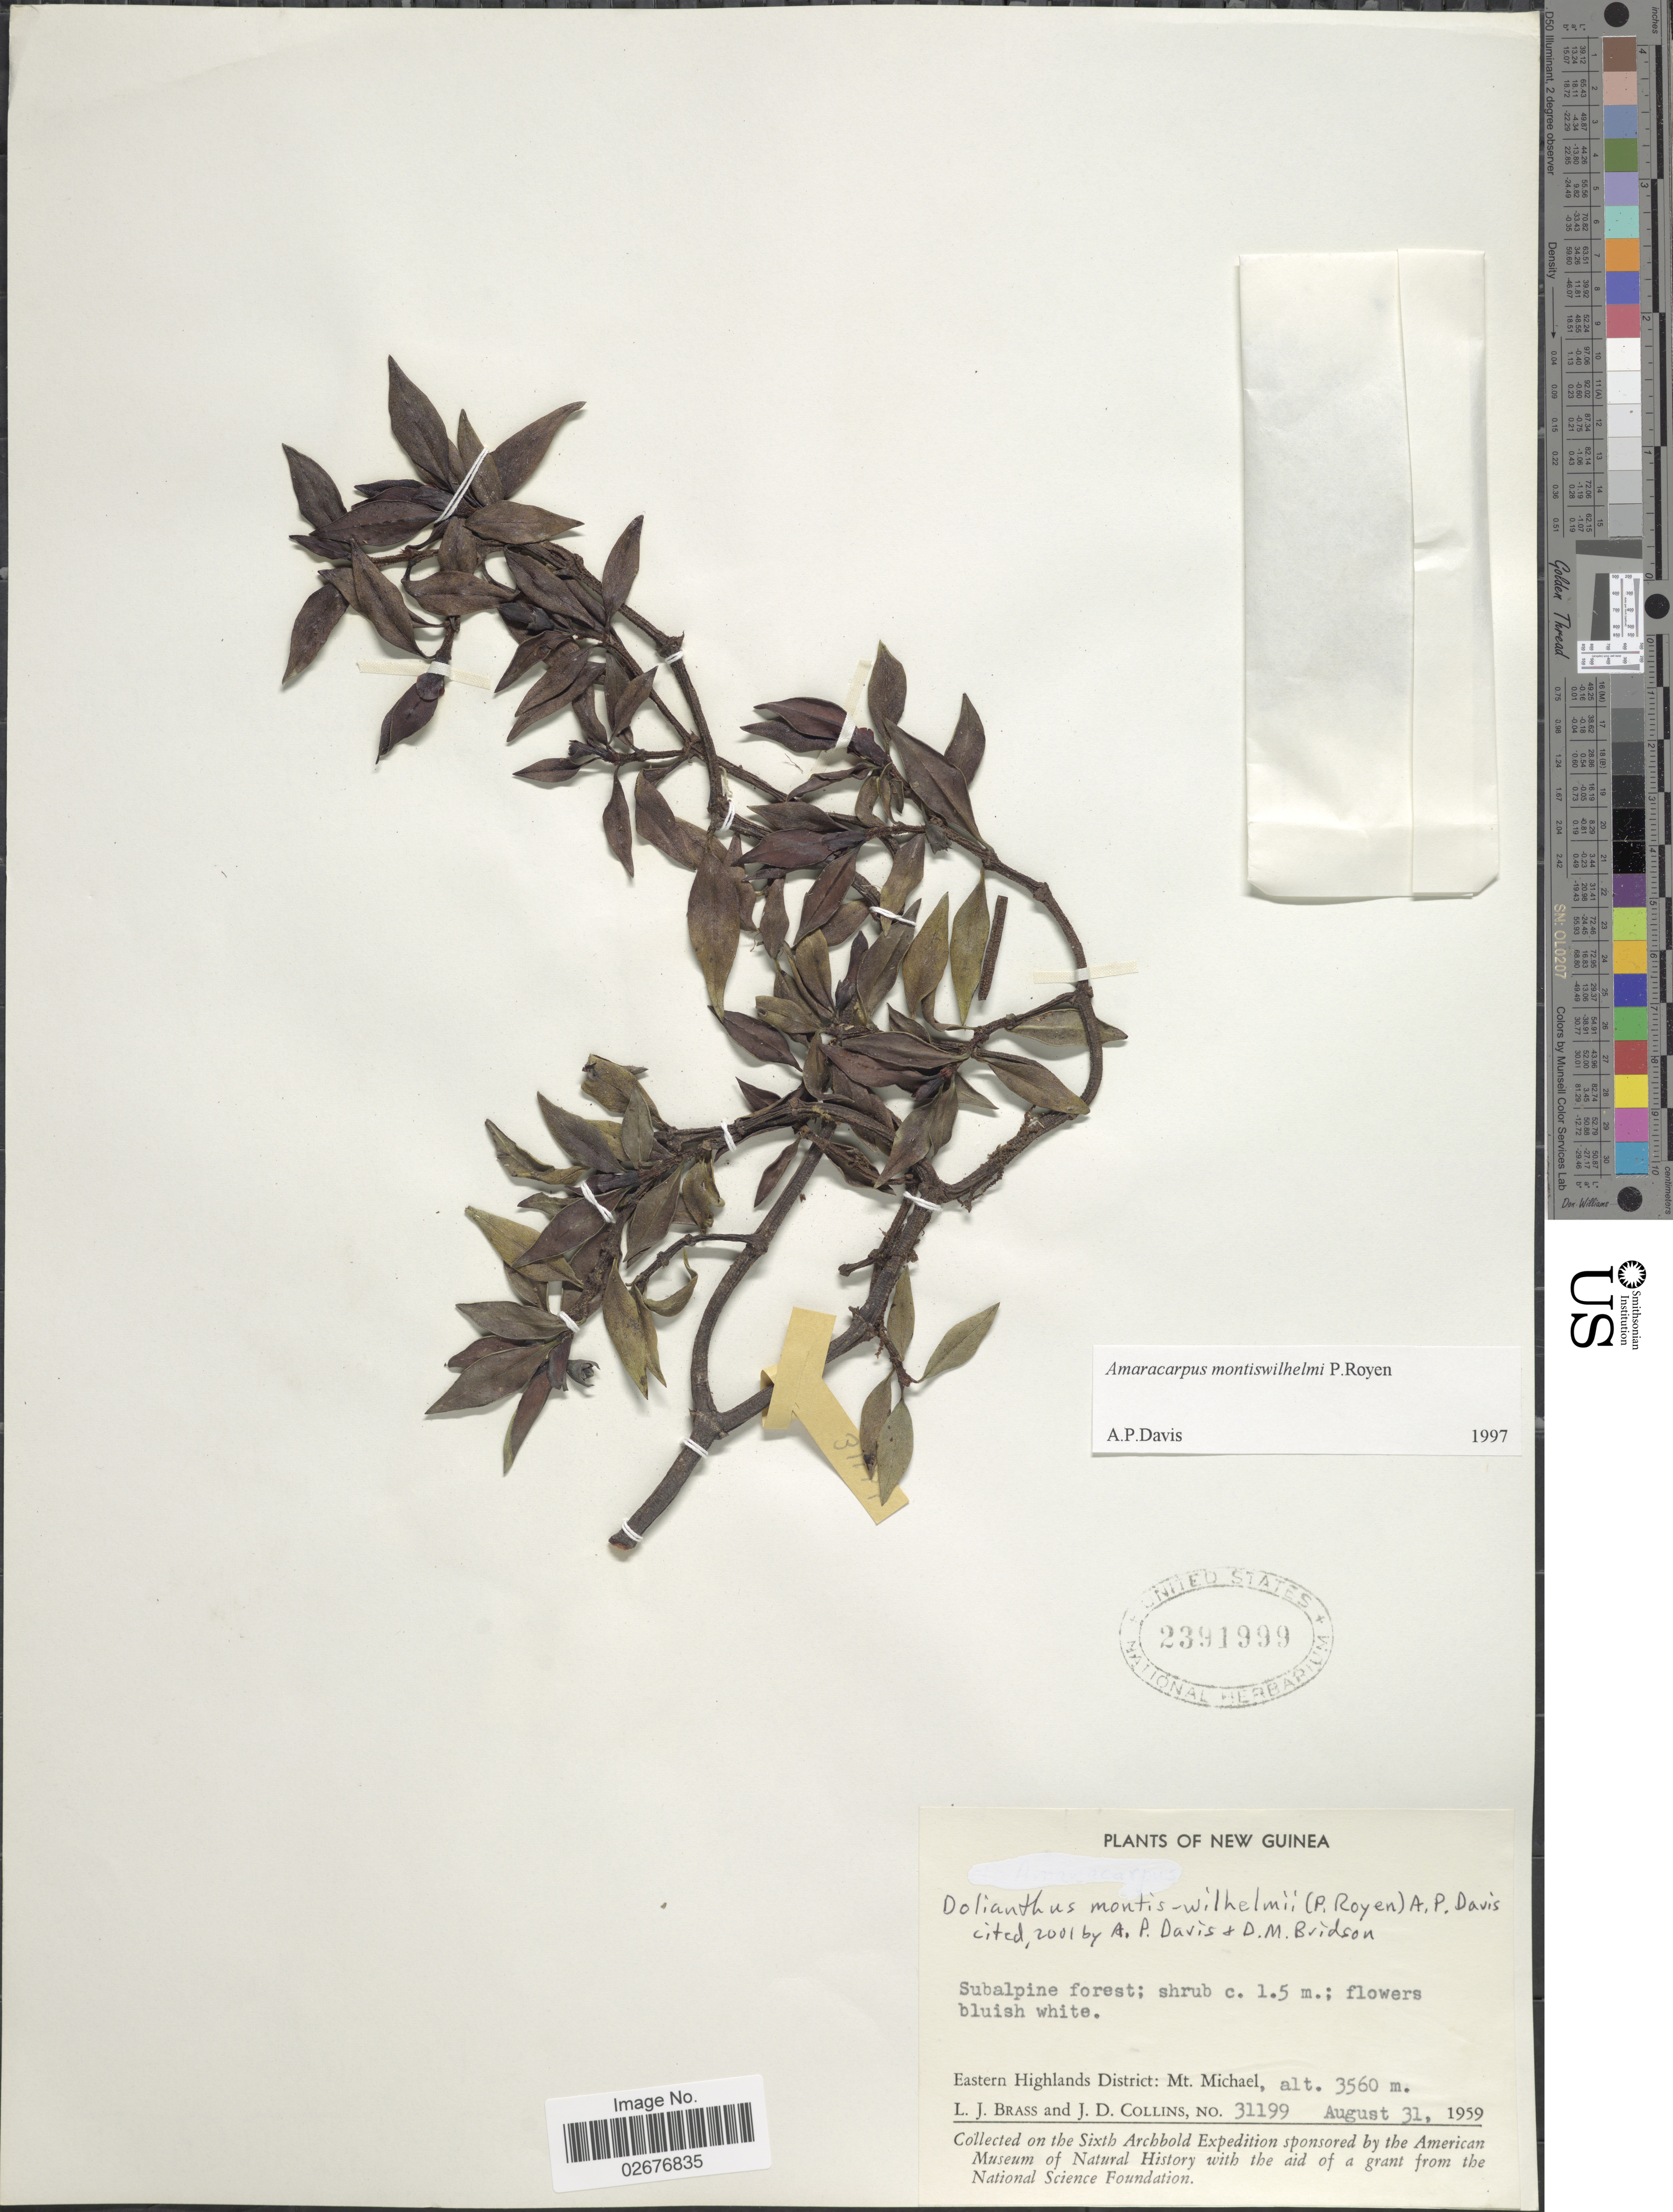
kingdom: Plantae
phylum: Tracheophyta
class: Magnoliopsida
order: Gentianales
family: Rubiaceae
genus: Dolianthus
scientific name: Dolianthus montiswilhelmii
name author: (P. Royen) A.P. Davis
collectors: L. J. Brass & J. Collins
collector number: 31199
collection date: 1959-08-31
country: Papua New Guinea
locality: New Guinea, Subalpine forest, Eastern Highlands District: Mt. Michael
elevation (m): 3560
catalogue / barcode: US 2391999